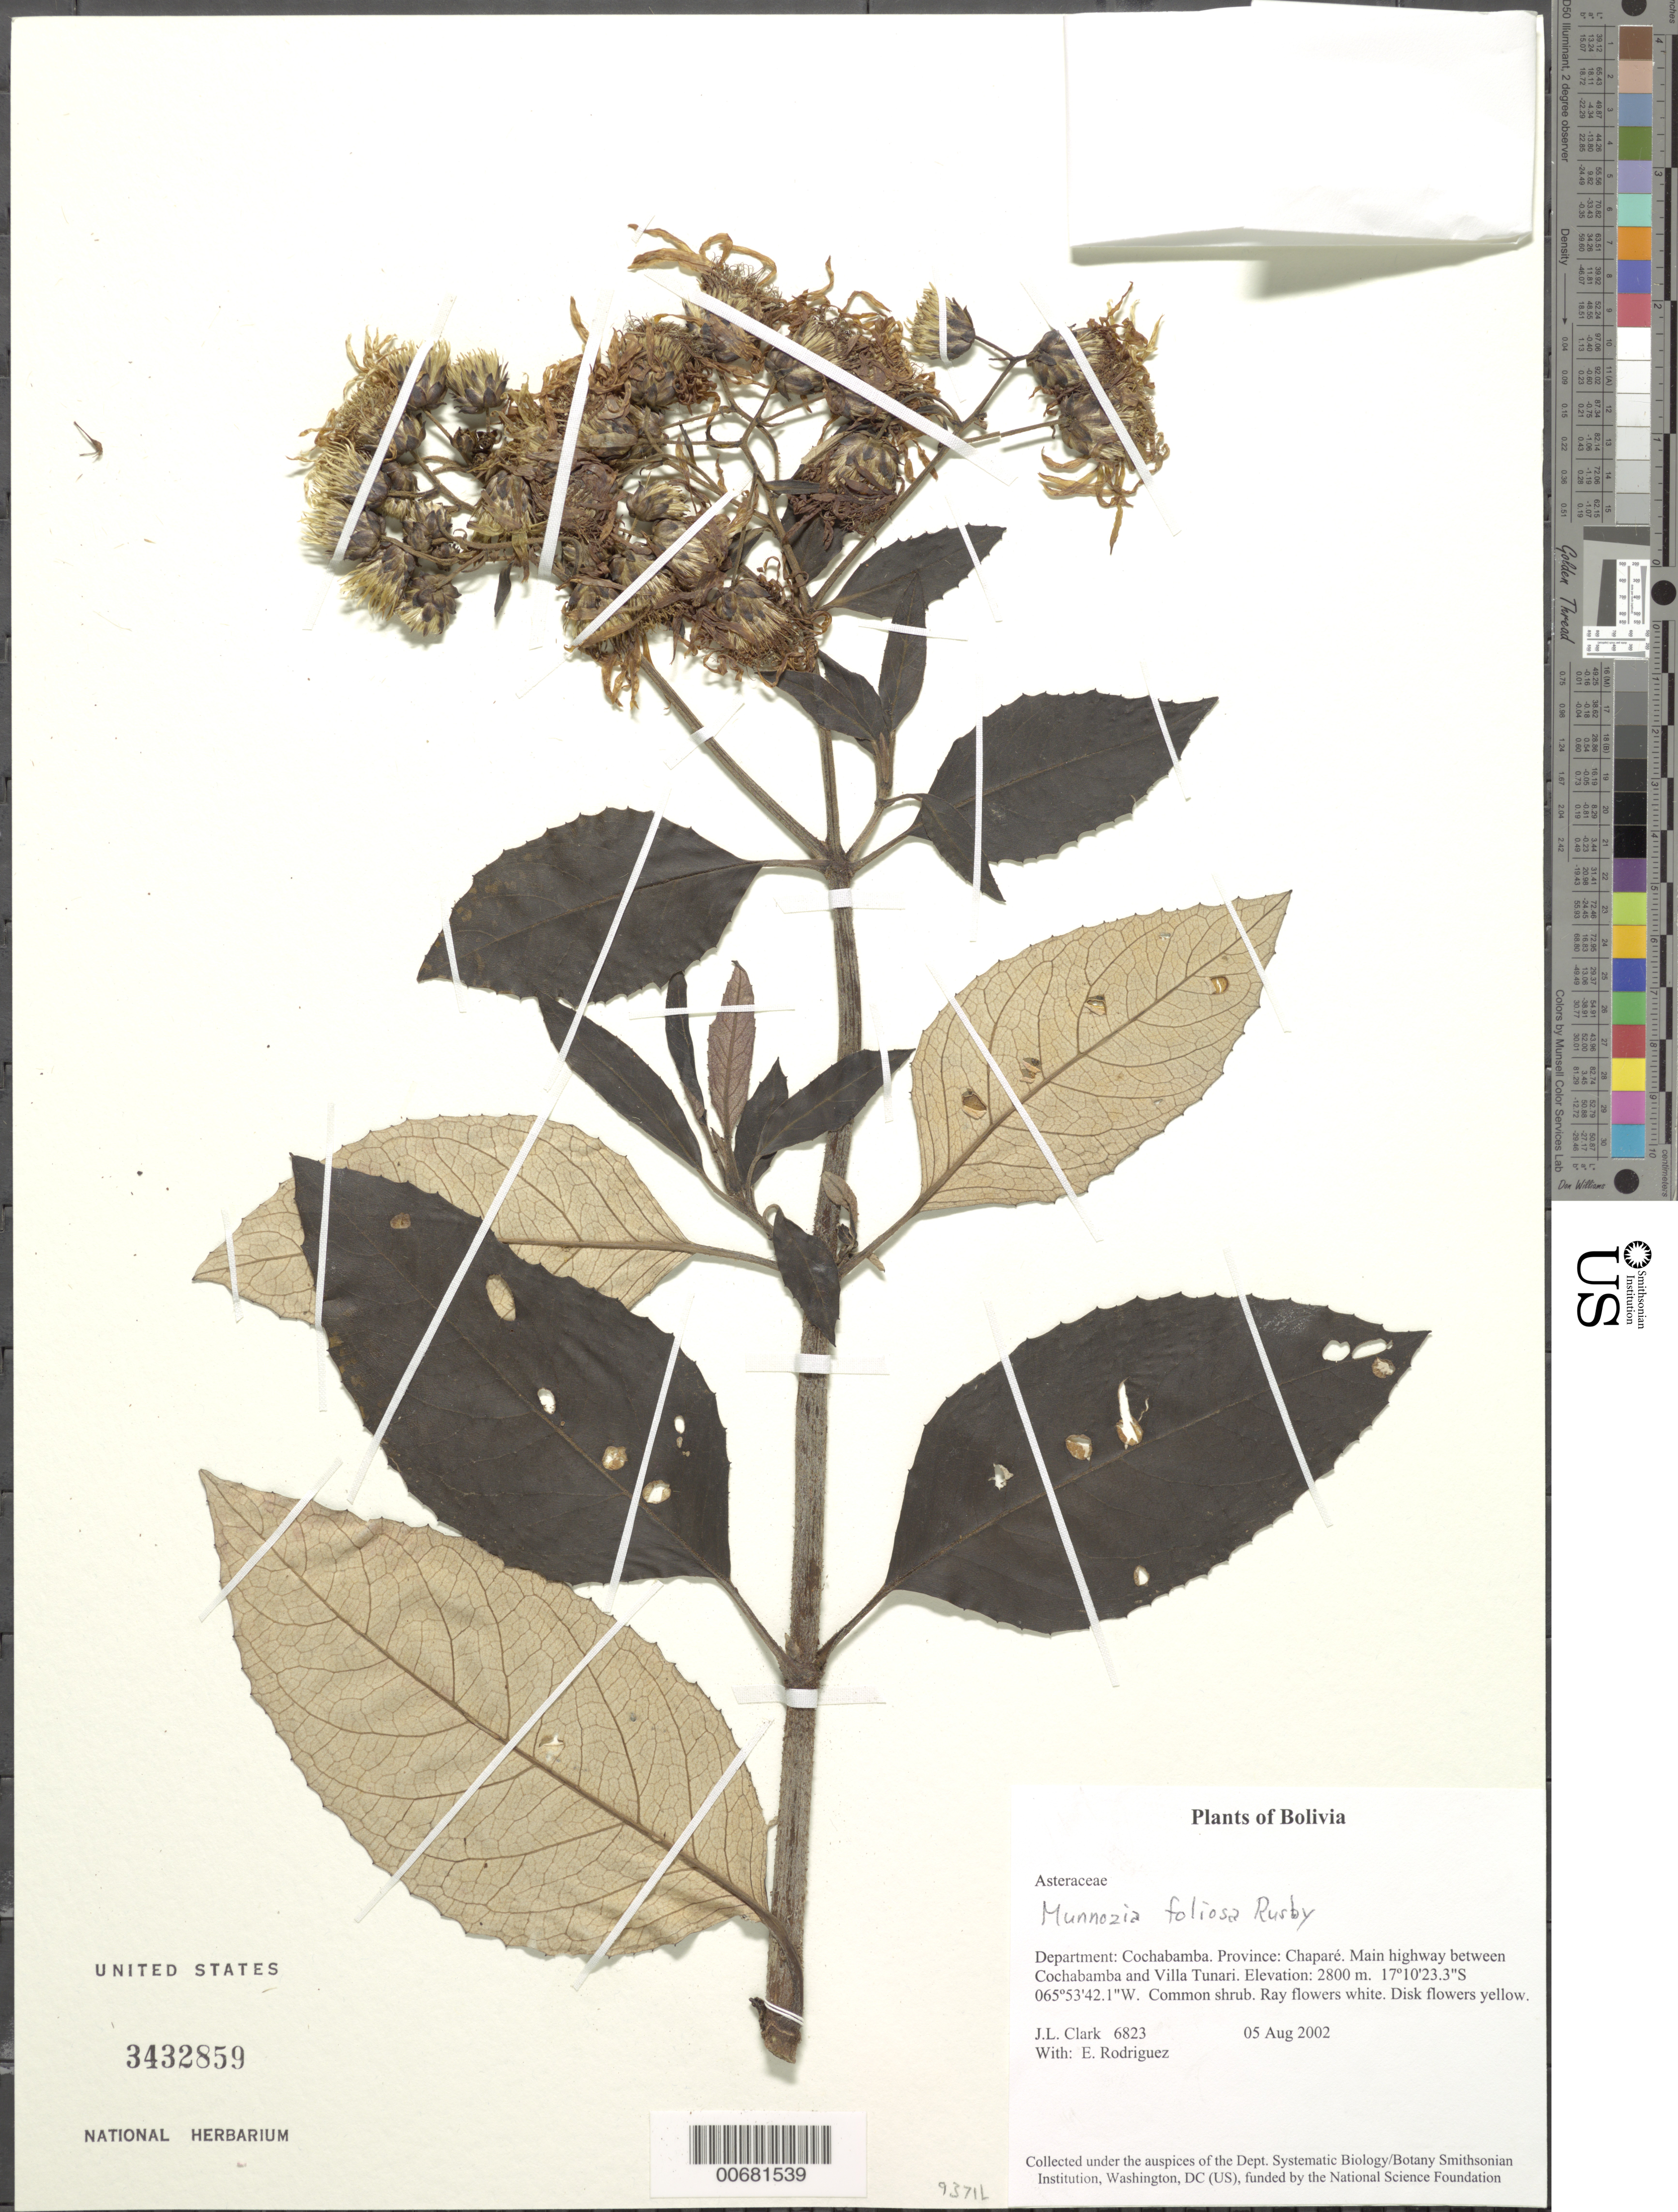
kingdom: Plantae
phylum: Tracheophyta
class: Magnoliopsida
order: Asterales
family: Asteraceae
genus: Munnozia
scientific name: Munnozia foliosa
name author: Rusby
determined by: Funk, Vicki A., (BOT), Smithsonian Institution - National Museum of Natural History (UNITED STATES)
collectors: J. L. Clark & E. Rodriguez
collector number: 06823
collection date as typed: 05 Aug 2002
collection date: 2002-08-05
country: Bolivia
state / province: Cochabamba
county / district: Chaparé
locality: Main highway between Cochabamba and Villa Tunari.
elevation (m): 2800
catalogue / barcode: US 3432859